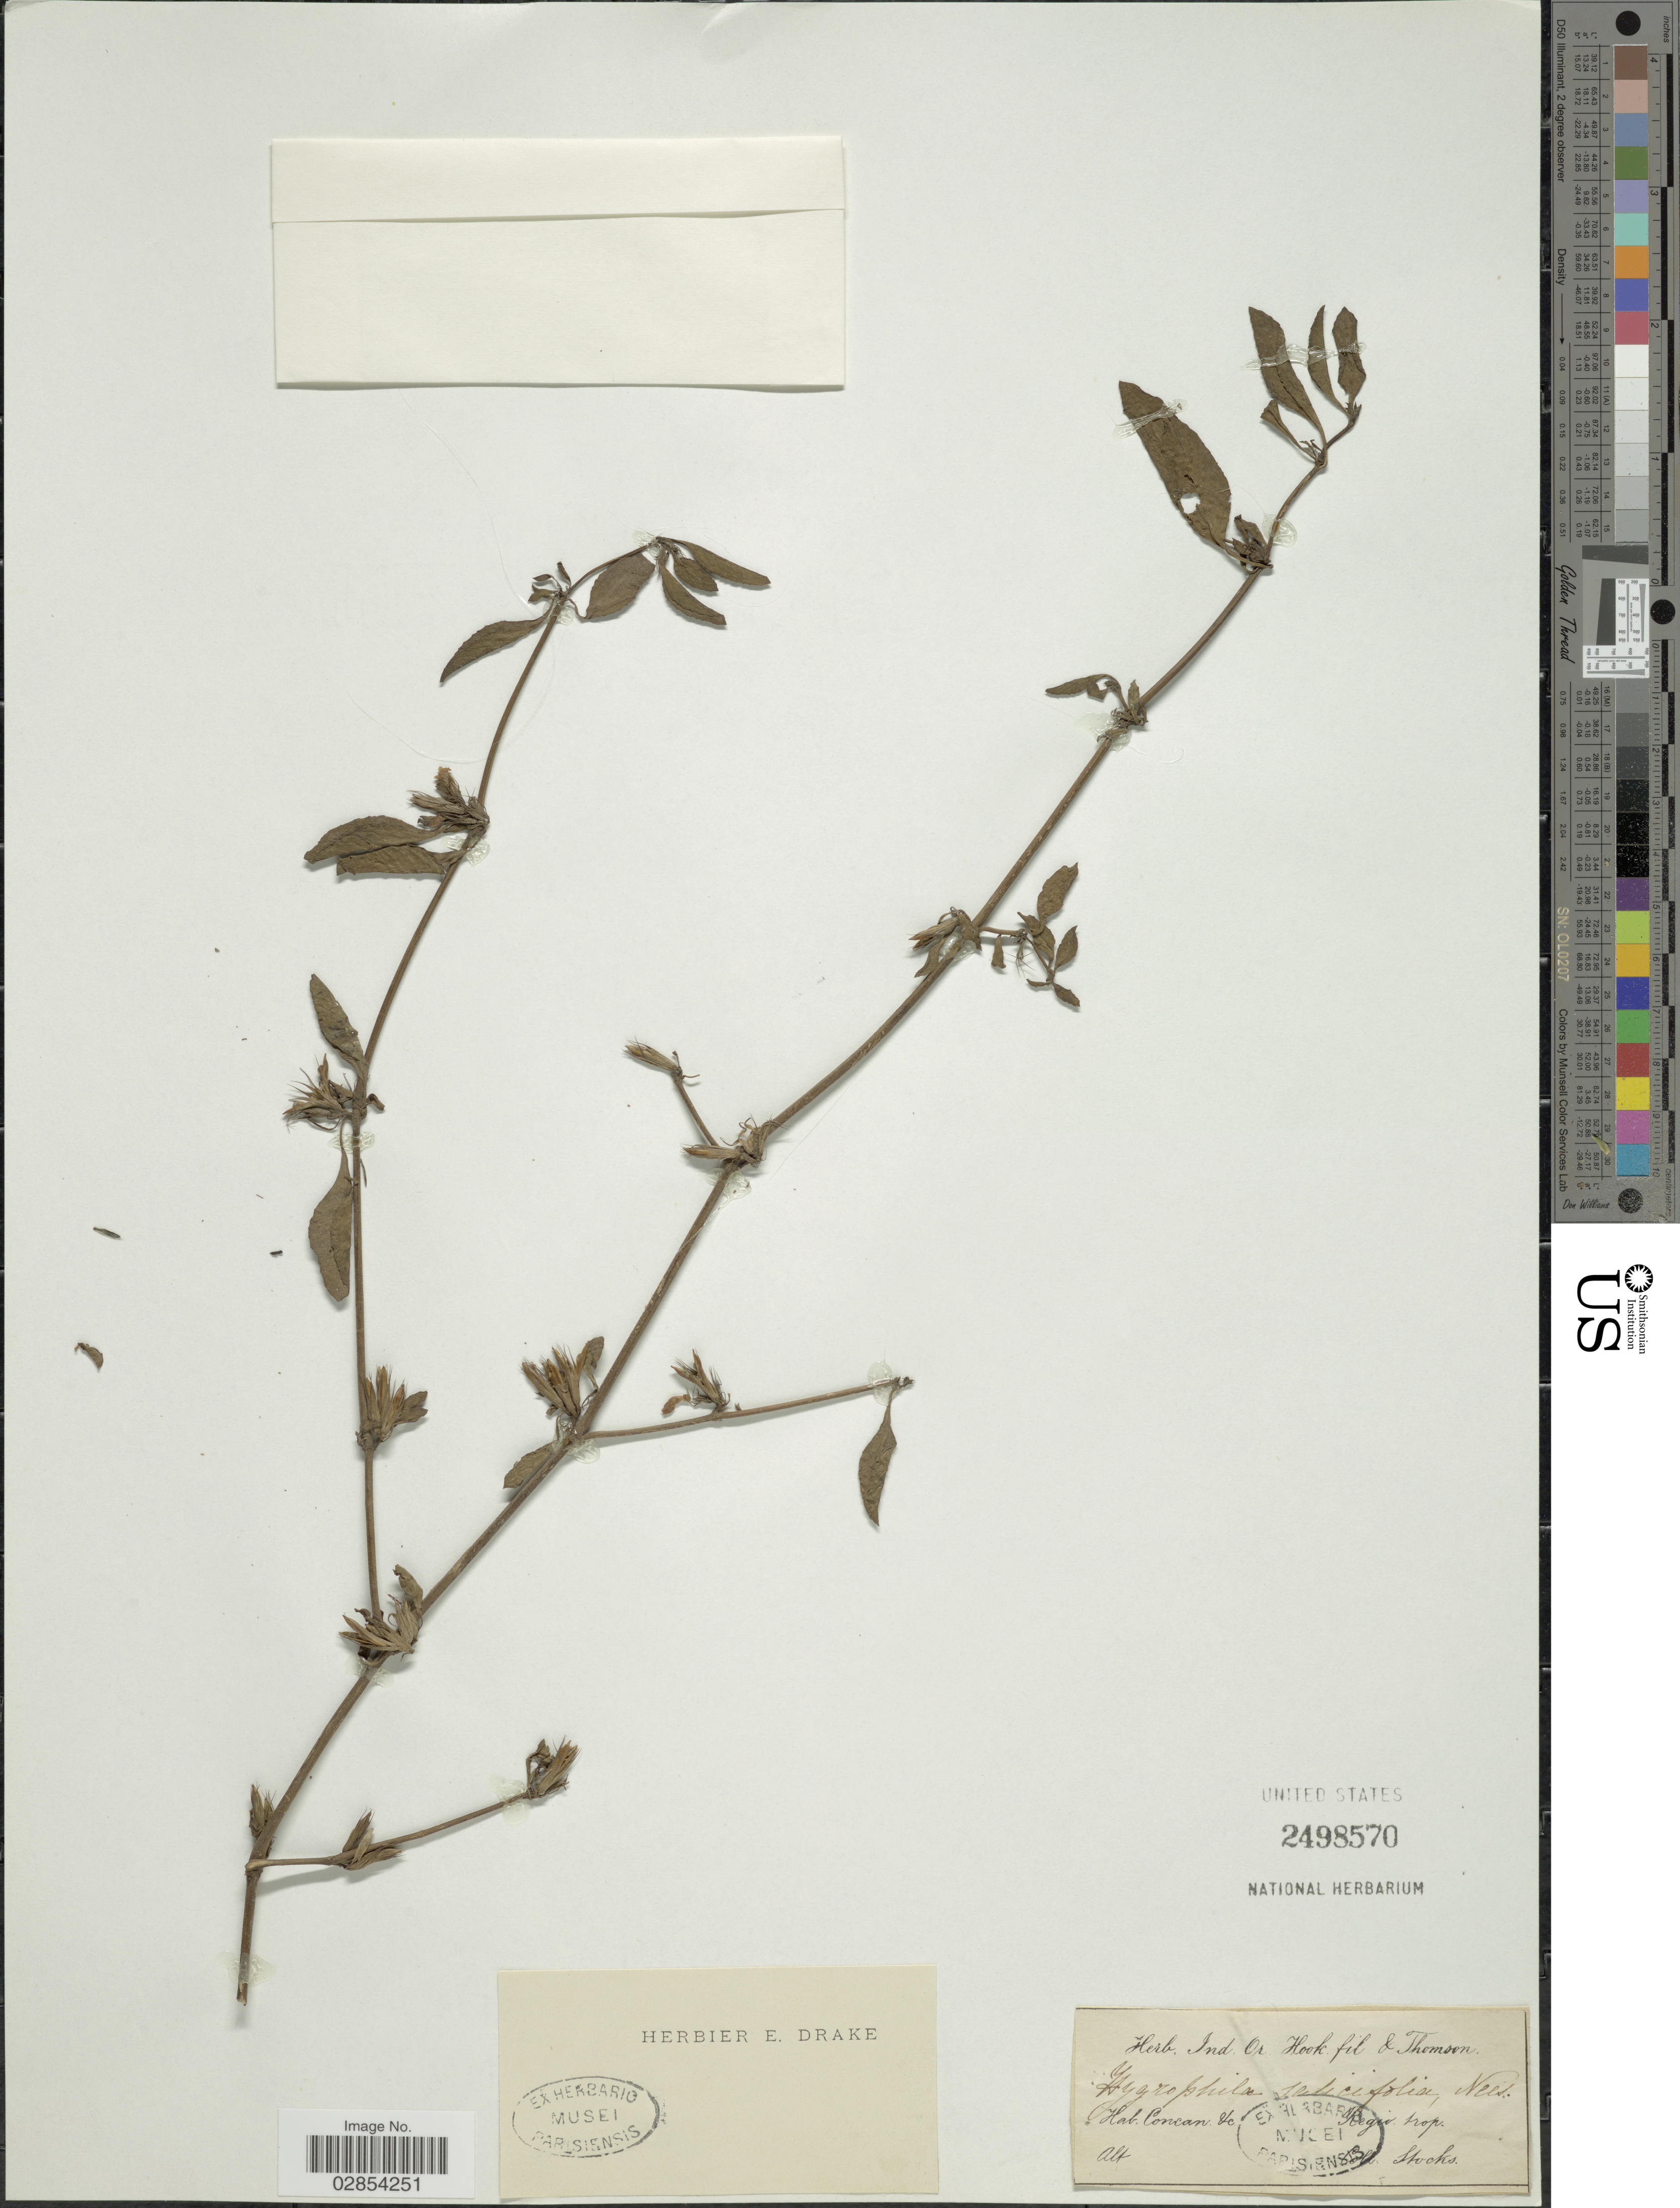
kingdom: Plantae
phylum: Tracheophyta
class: Magnoliopsida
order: Lamiales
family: Acanthaceae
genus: Hygrophila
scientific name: Hygrophila salicifolia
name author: (Vahl) Nees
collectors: Stocks, --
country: India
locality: Concan &c. Regio trop.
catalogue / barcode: US 2498570